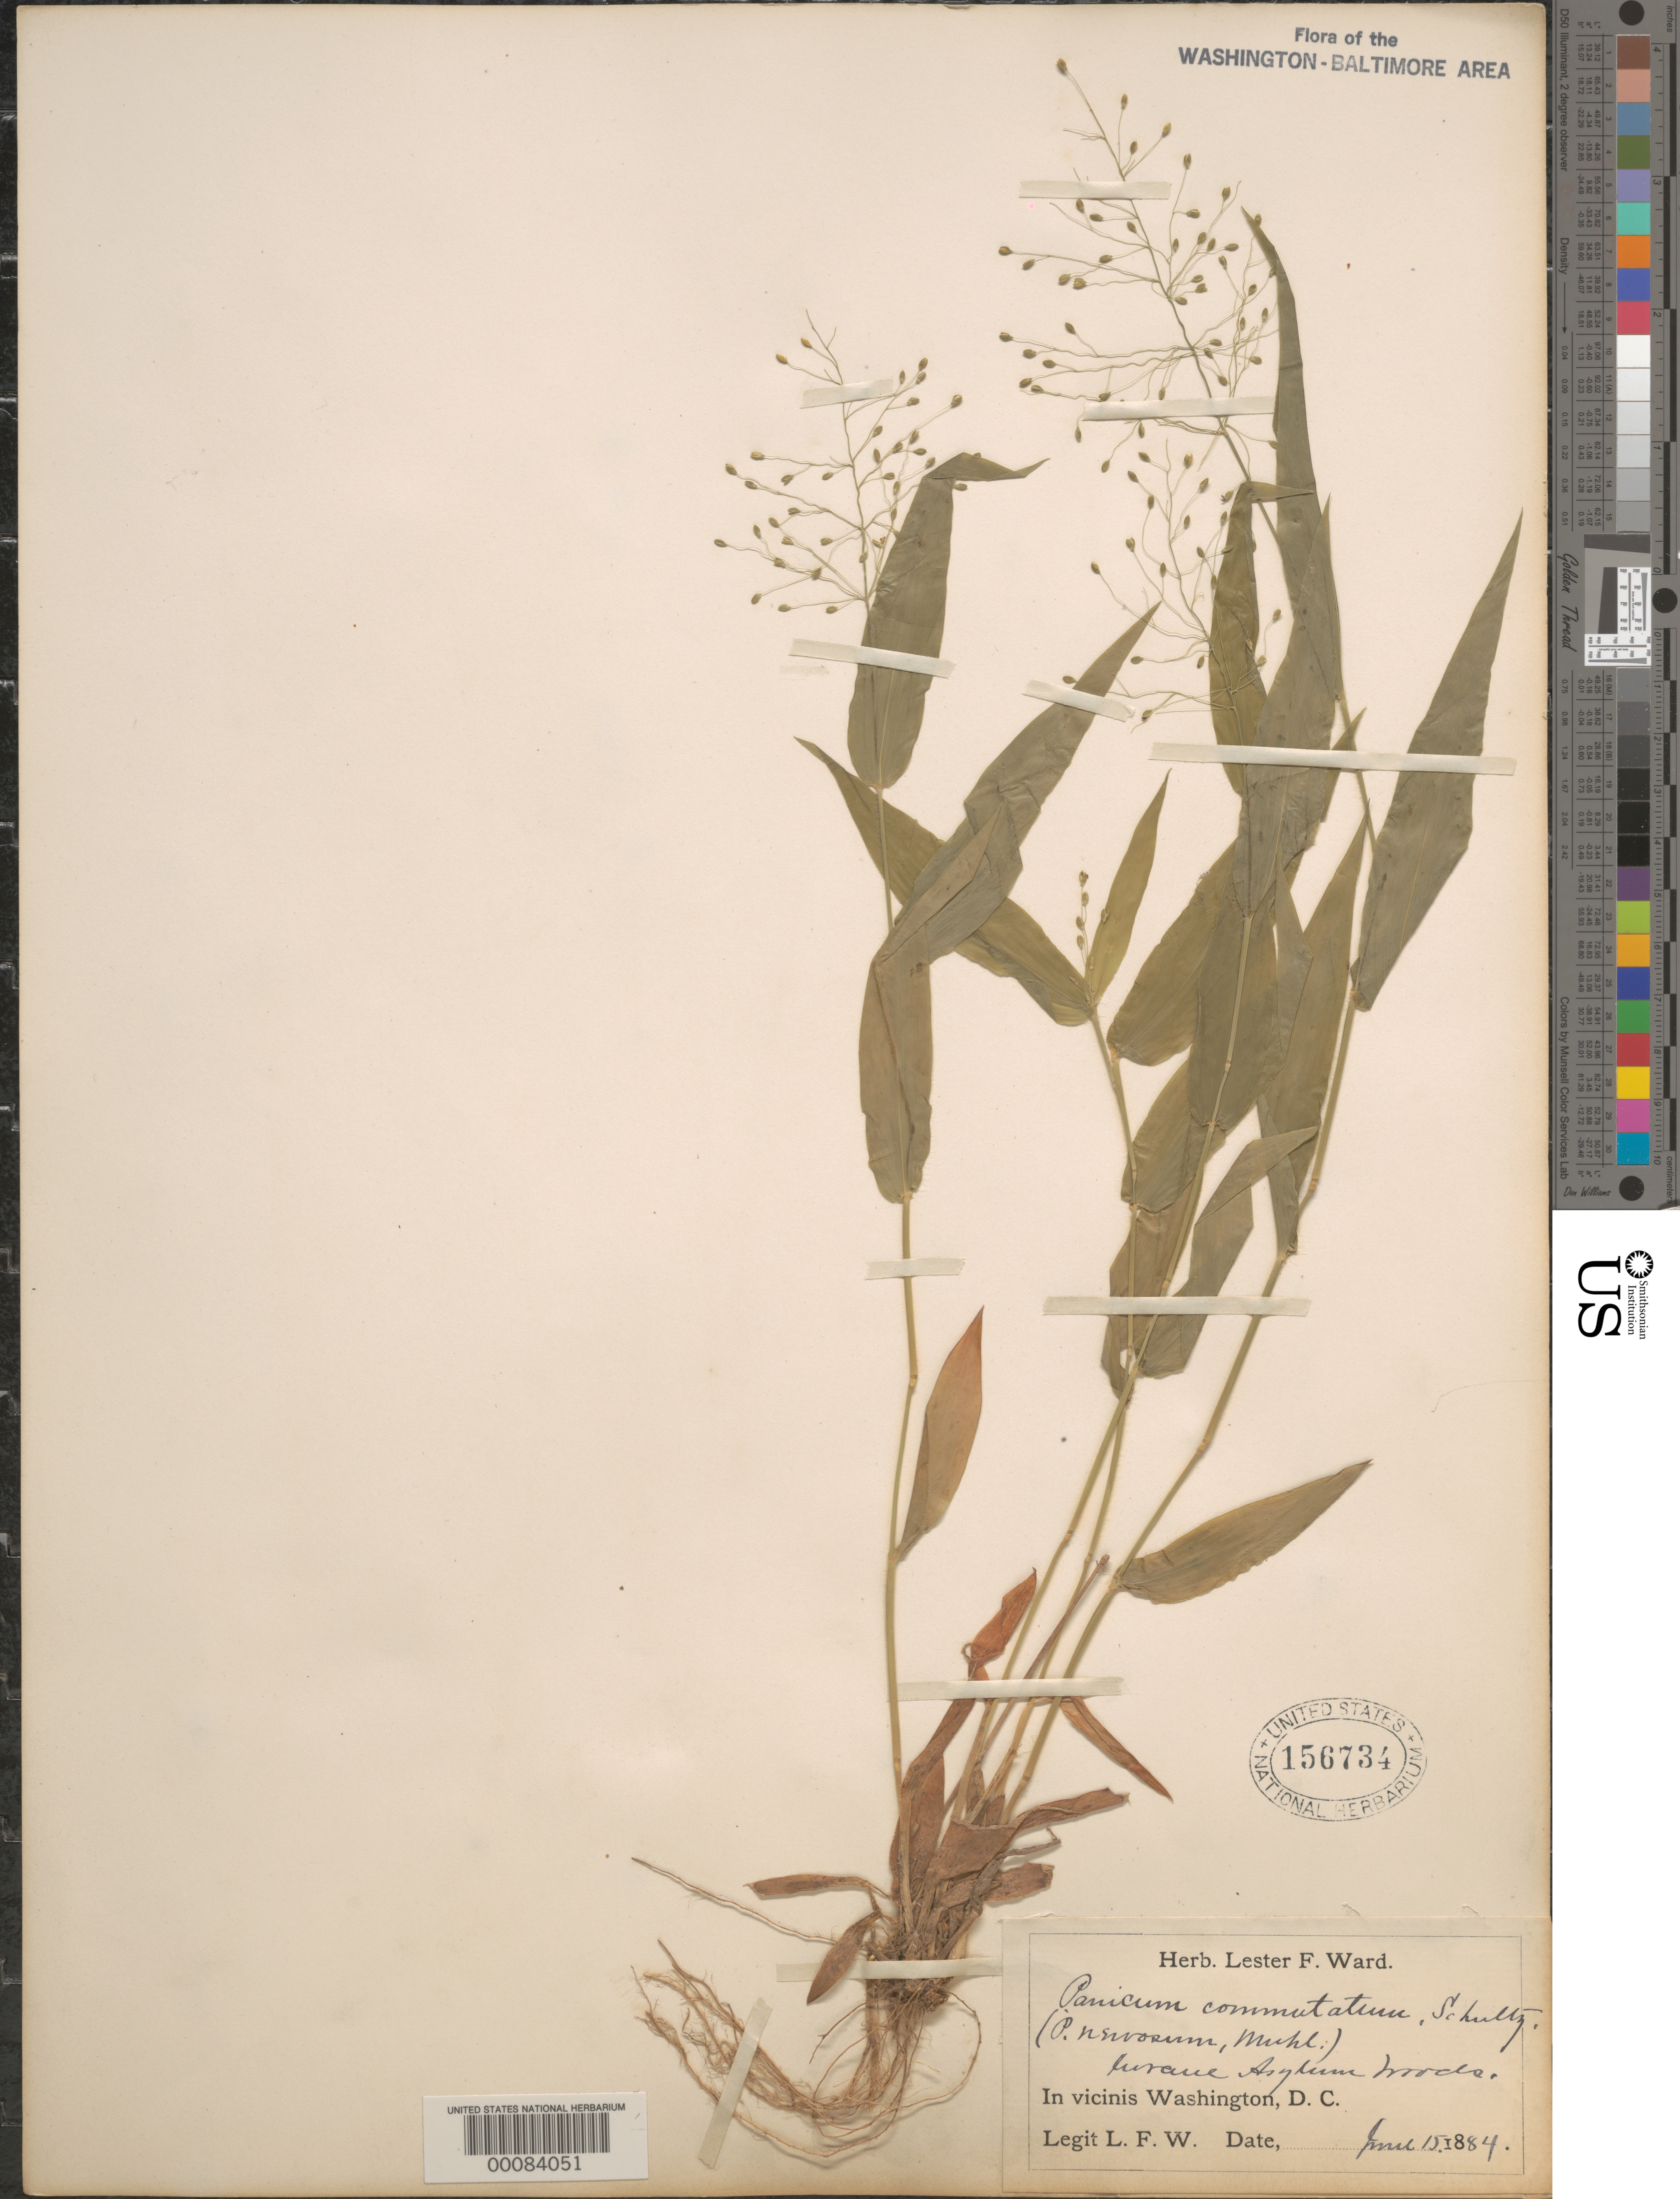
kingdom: Plantae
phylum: Tracheophyta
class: Liliopsida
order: Poales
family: Poaceae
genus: Dichanthelium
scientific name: Dichanthelium commutatum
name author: (Schult.) Gould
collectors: L. F. Ward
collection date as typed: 15 Jun 1884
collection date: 1884-06-15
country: United States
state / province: District of Columbia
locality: Vicinity of Washington, DC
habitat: Asylum woods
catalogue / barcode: US 156734